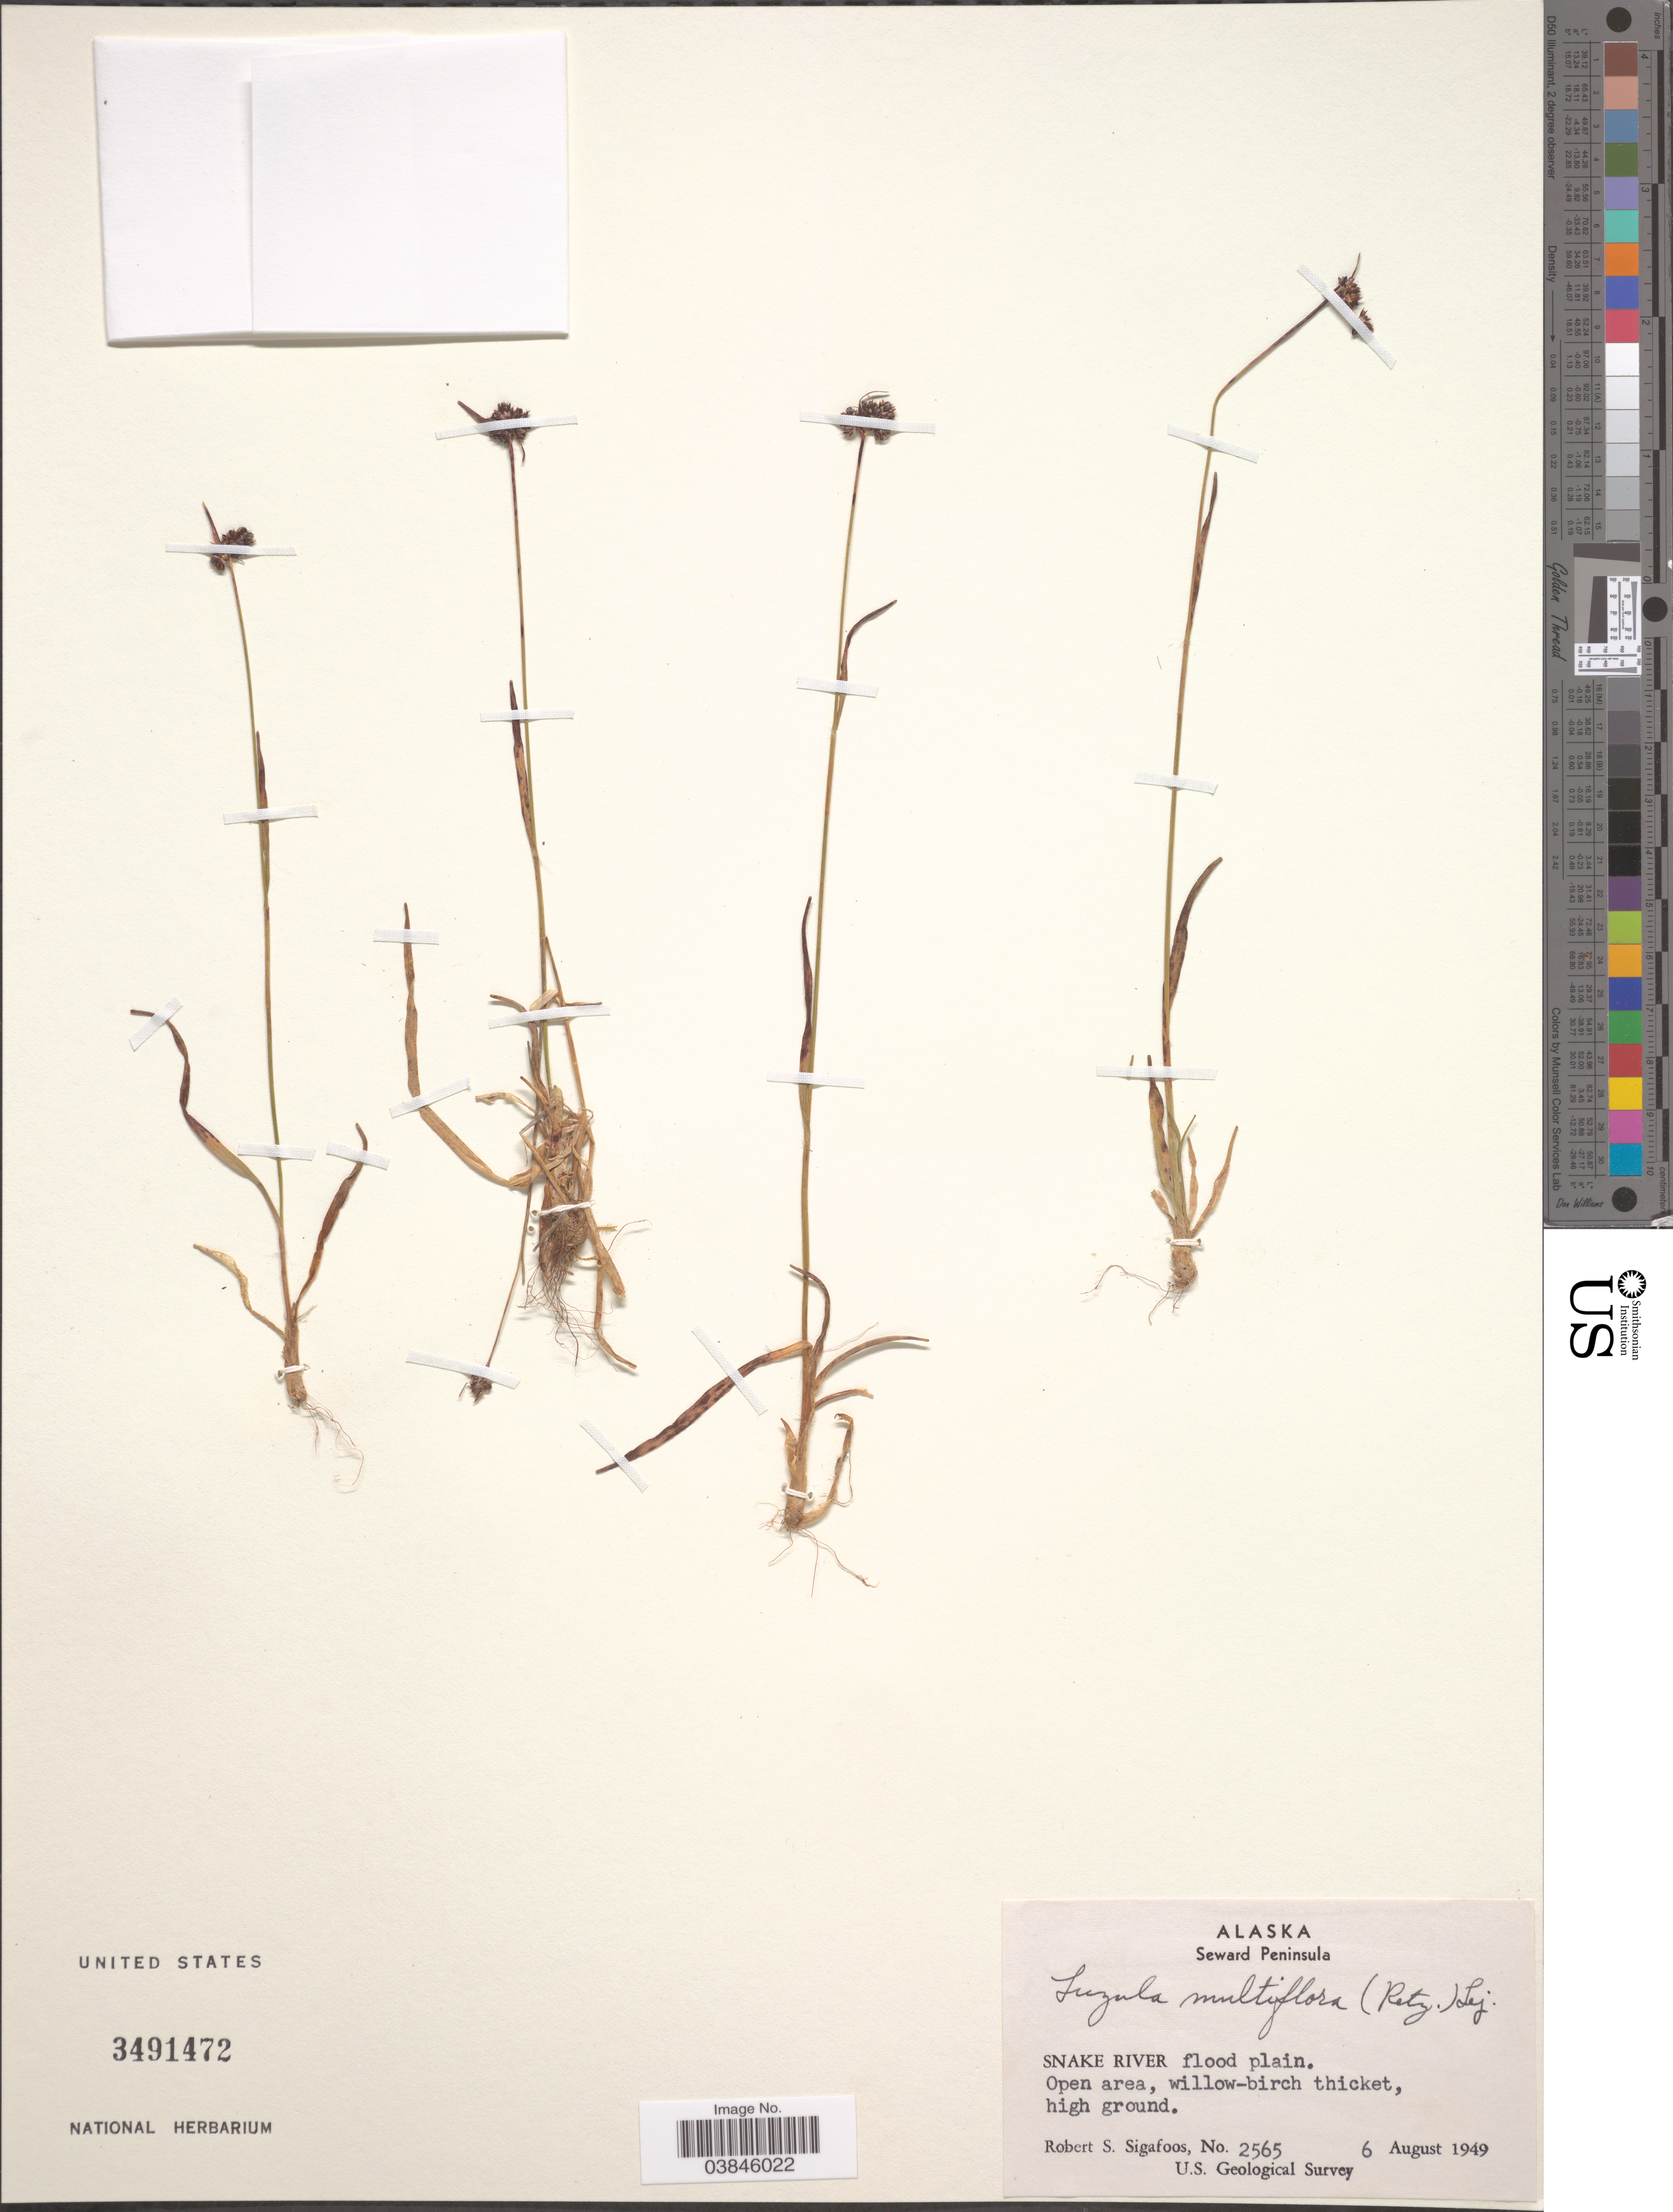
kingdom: Plantae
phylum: Tracheophyta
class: Liliopsida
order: Poales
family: Juncaceae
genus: Luzula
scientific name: Luzula multiflora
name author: (Ehrh.) Lej.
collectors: R. Sigafoos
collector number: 2565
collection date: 1949-08-06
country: United States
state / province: Alaska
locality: Seward Peninsula. Snake River.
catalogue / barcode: US 3491472